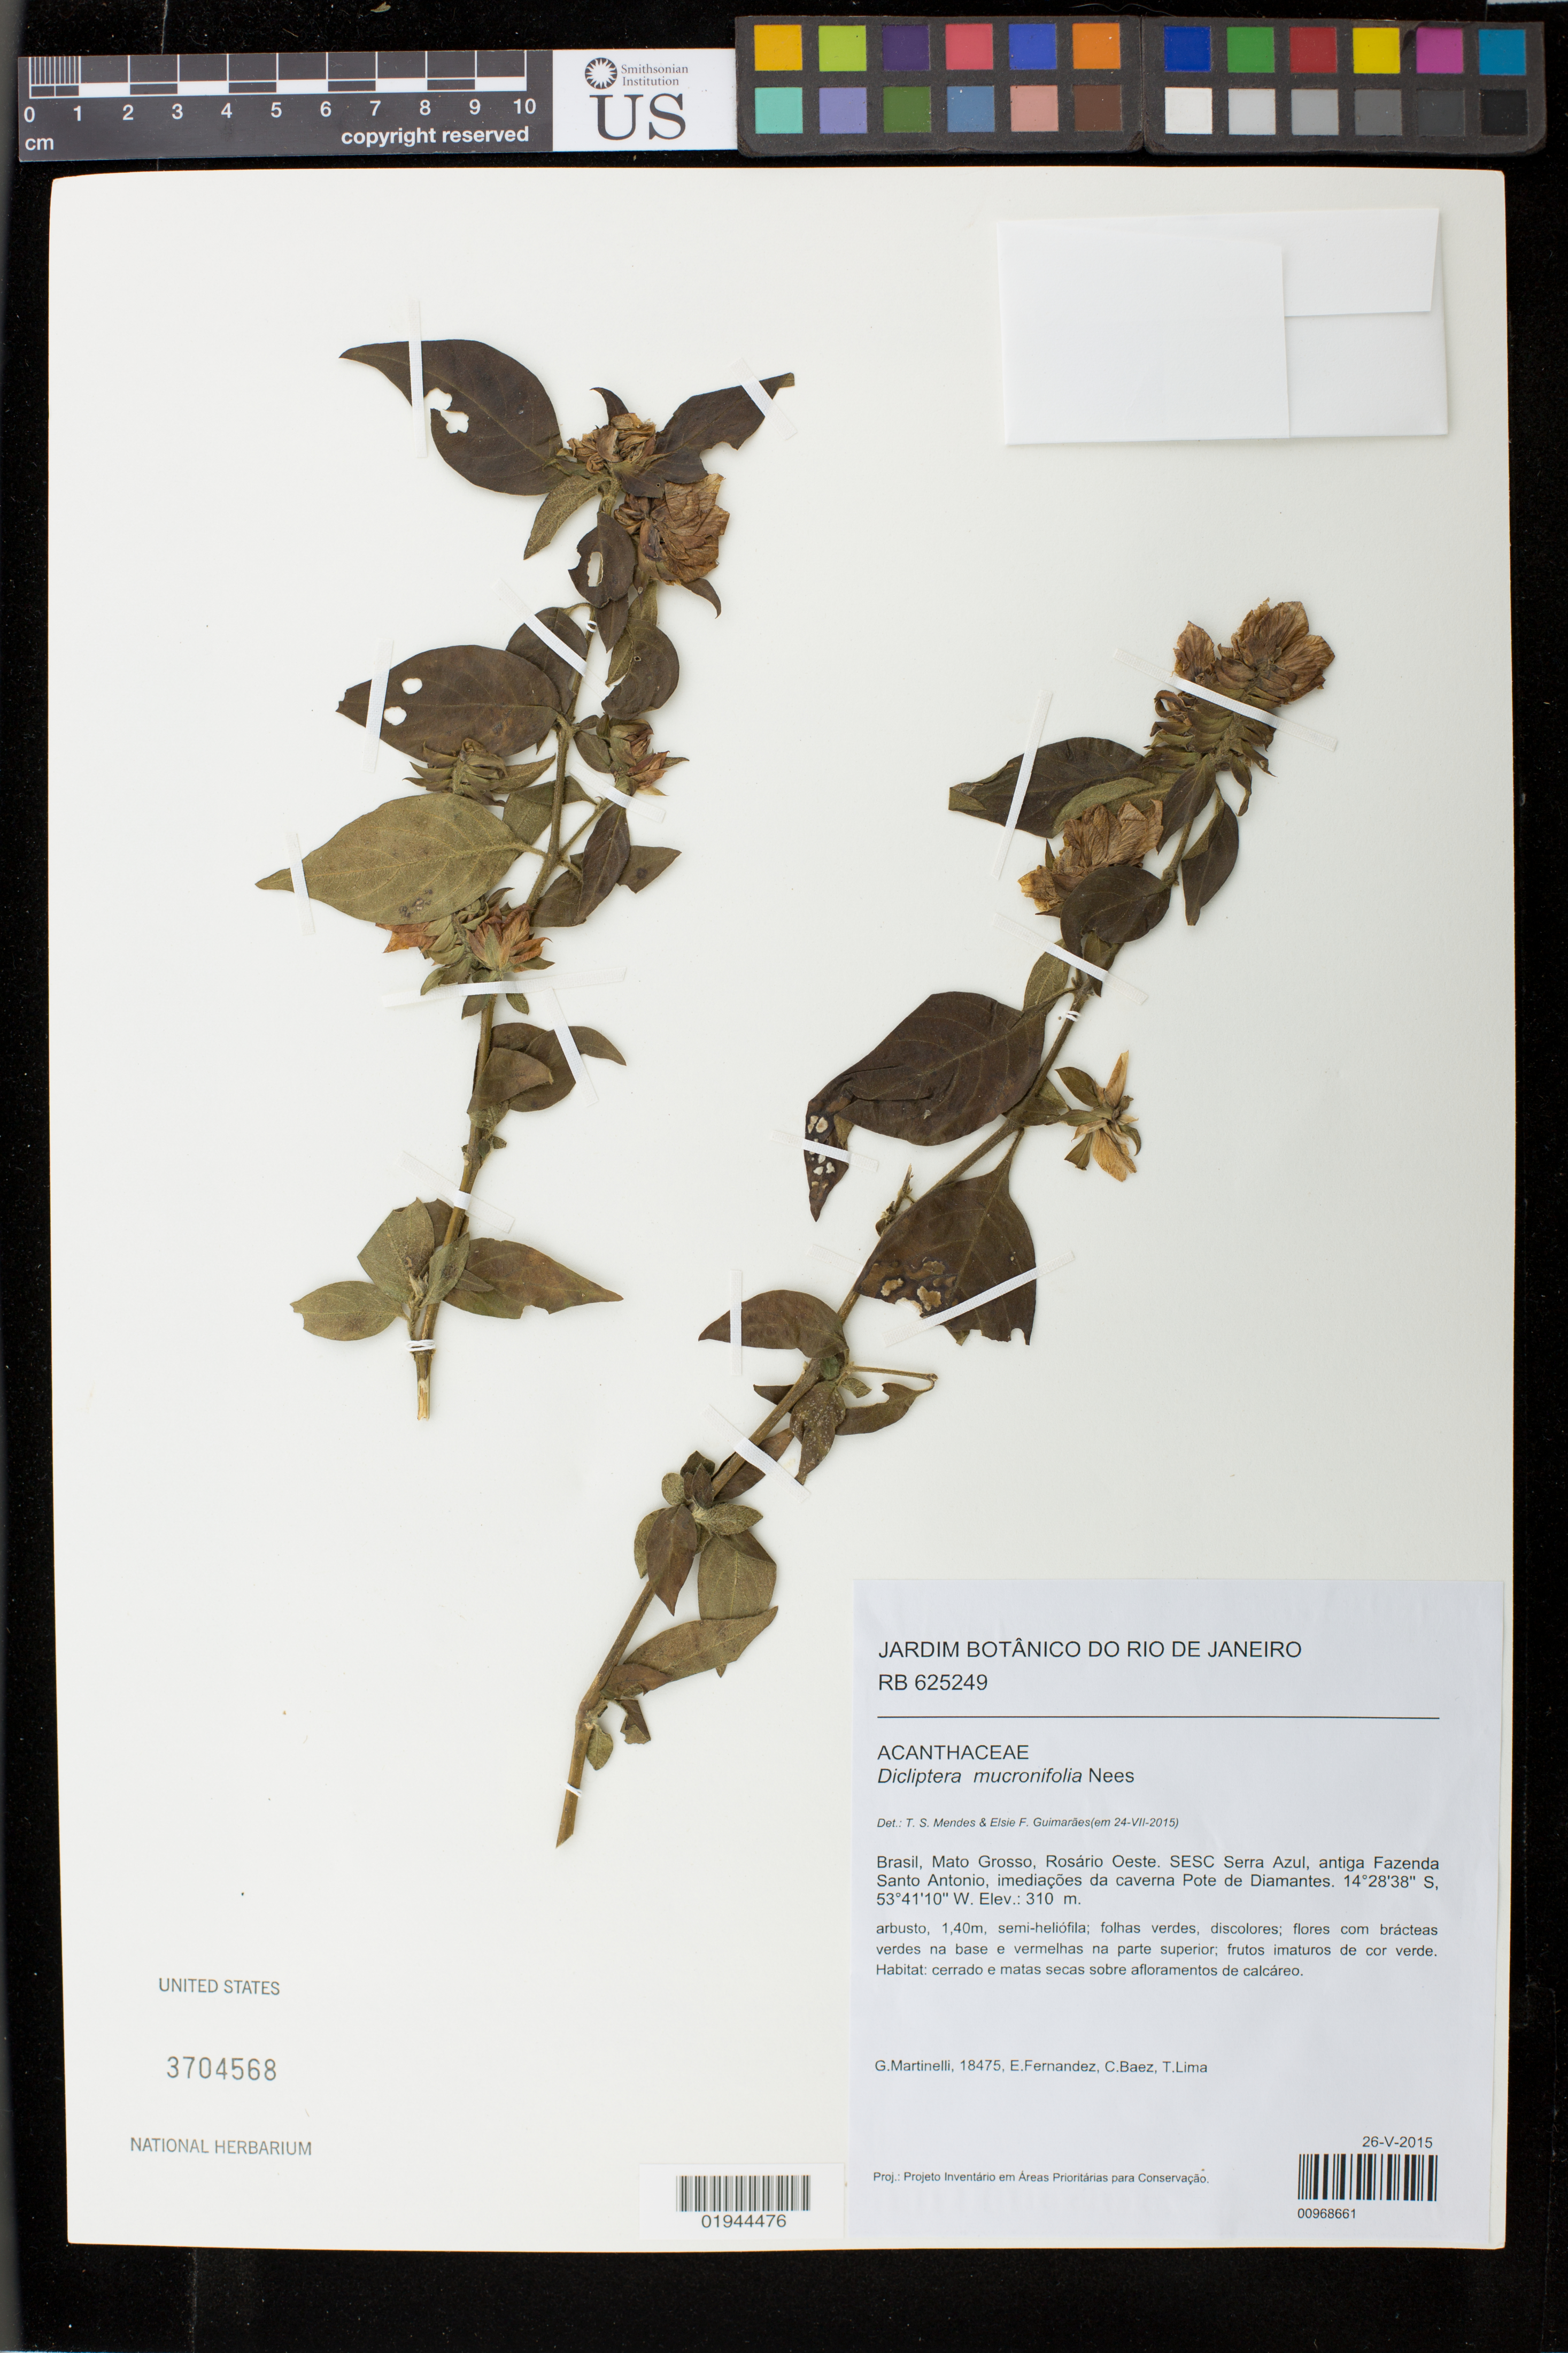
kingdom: Plantae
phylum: Tracheophyta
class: Magnoliopsida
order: Lamiales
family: Acanthaceae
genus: Dicliptera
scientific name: Dicliptera mucronifolia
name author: Nees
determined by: Mendes, T. S.; Guimarães, E. F.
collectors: G. Martinelli, E. Fernandez, C. Baez & T. Lima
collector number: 18475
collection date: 2015-05-26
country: Brazil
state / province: Mato Grosso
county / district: Rosário Oeste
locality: SESC Serra Azul, antiga Fazenda Santo Antonio, imediacoes da caverna Pote de Diamantes.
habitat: Cerrado e matas secas sobre afloramentos de calcareo.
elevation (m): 310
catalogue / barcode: US 3704568